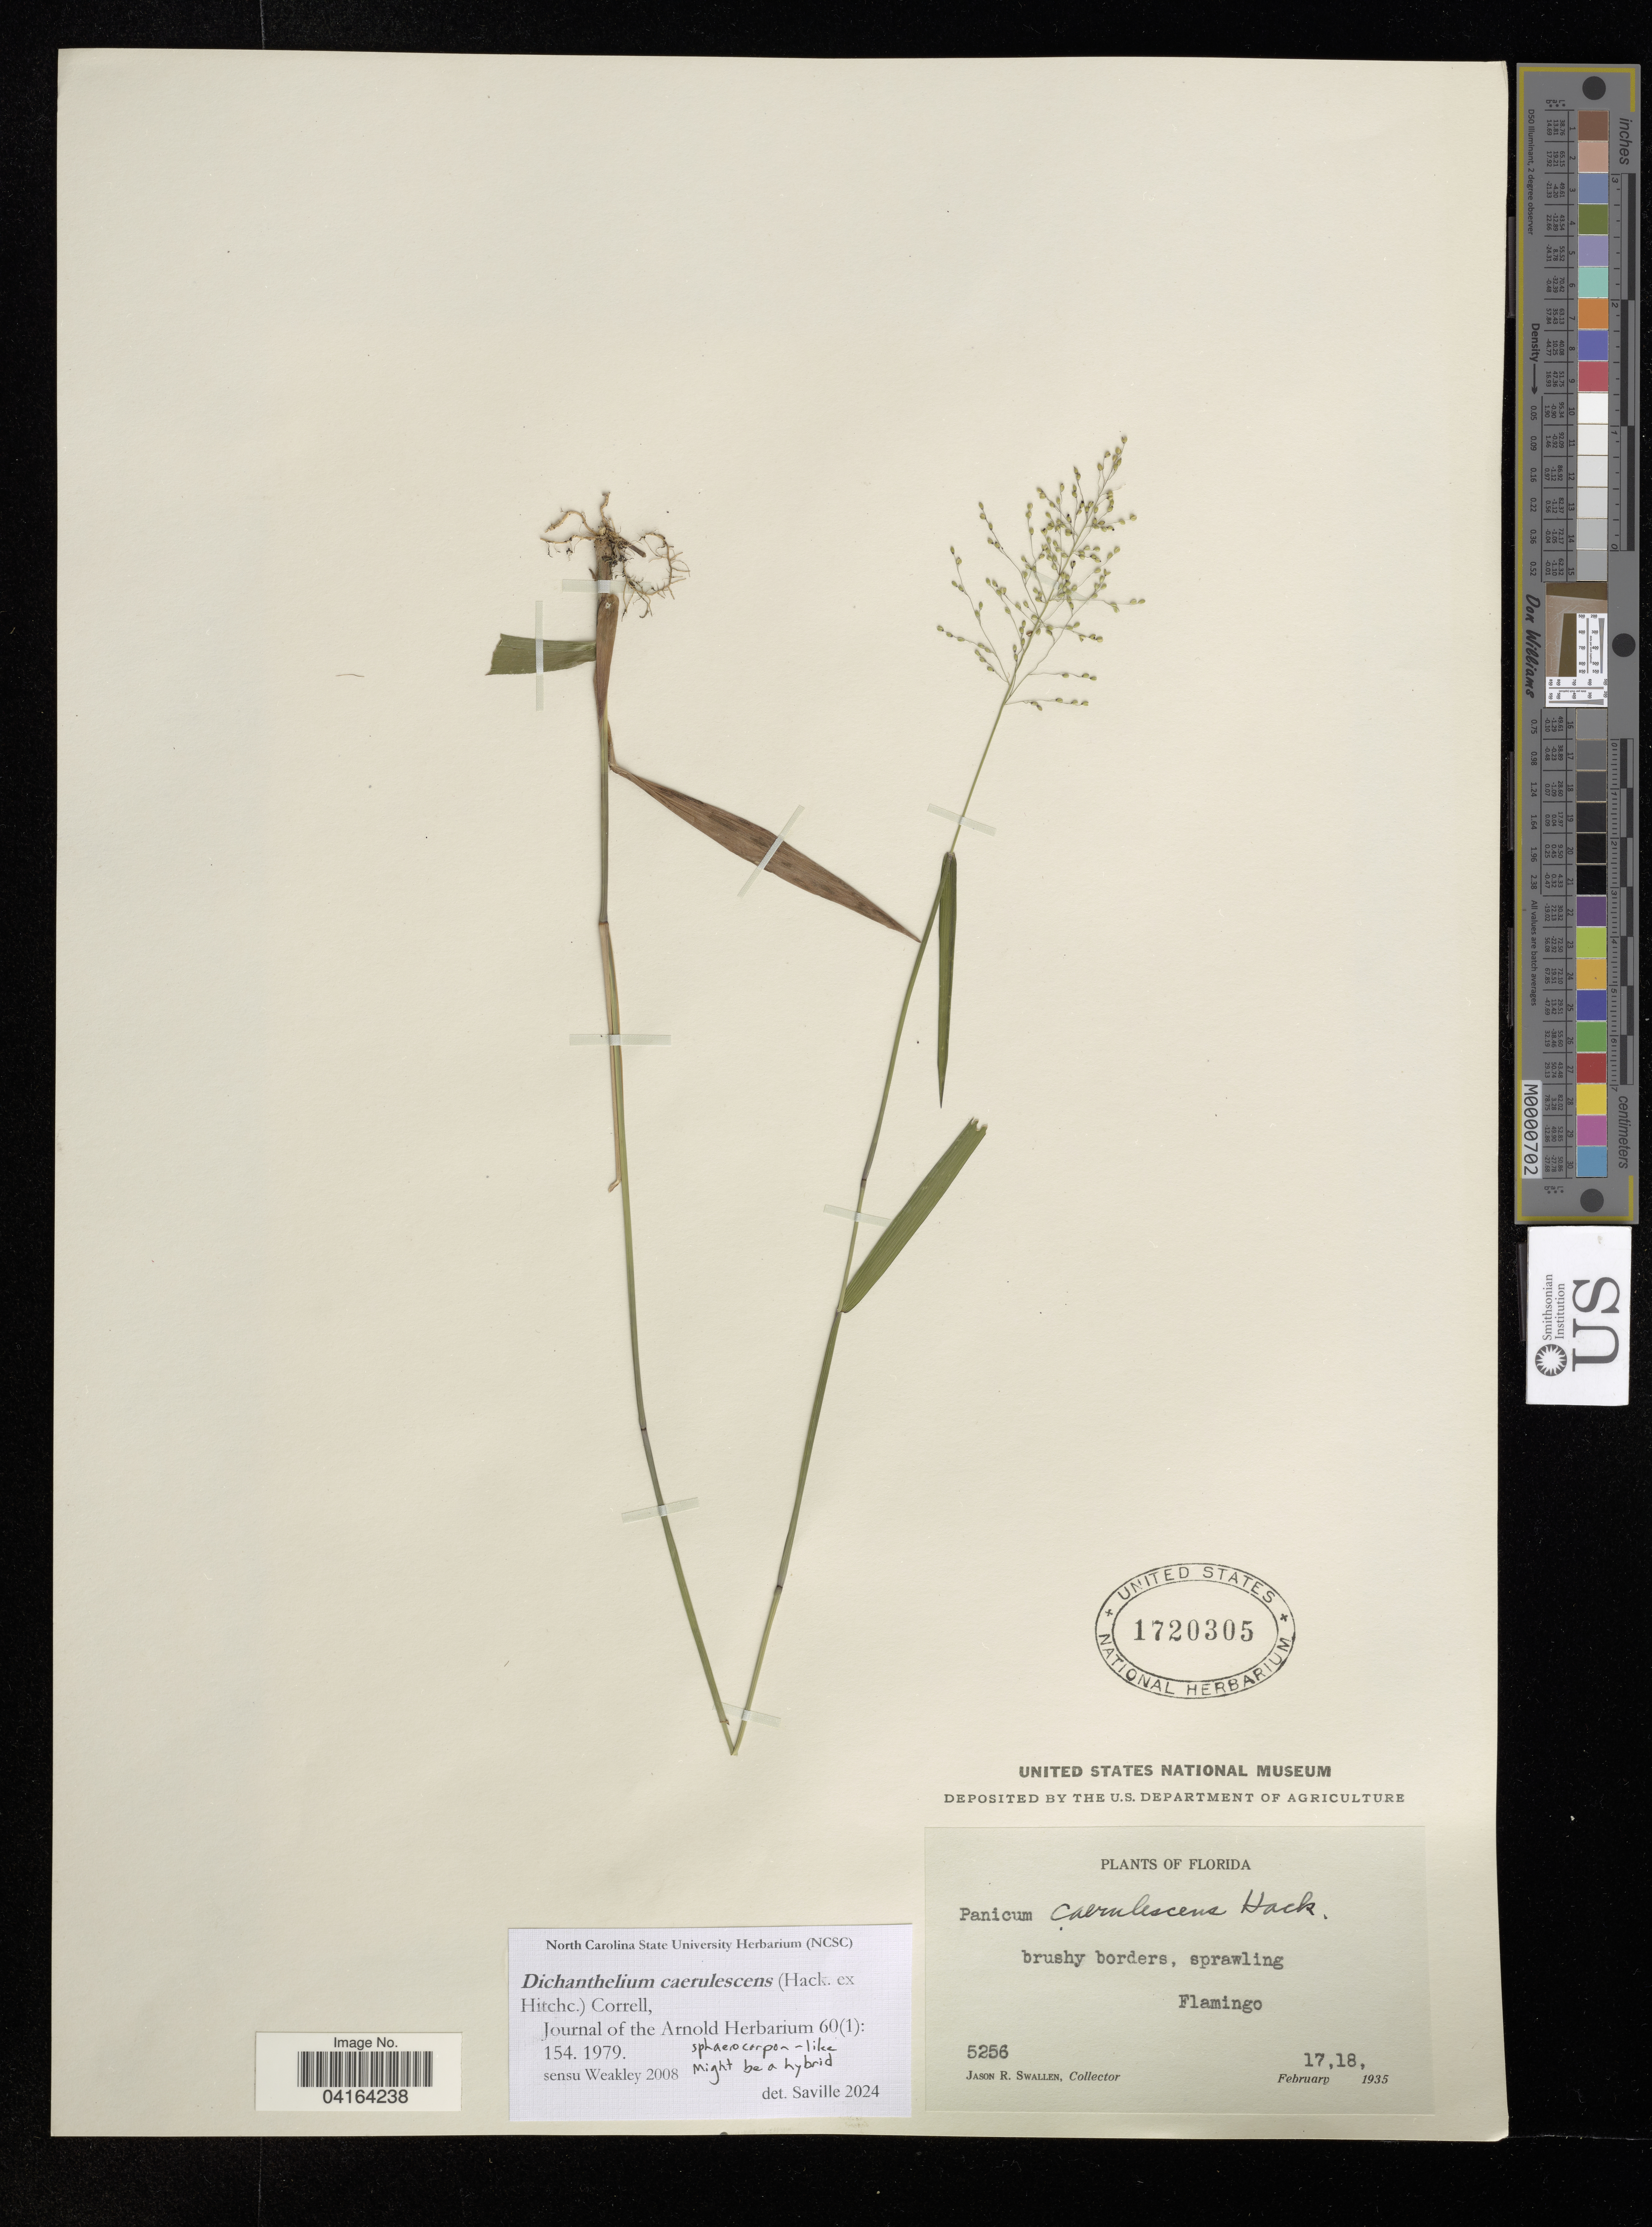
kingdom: Plantae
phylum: Tracheophyta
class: Liliopsida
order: Poales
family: Poaceae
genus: Dichanthelium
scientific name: Dichanthelium caerulescens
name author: (Hack. ex Hitchc.) Correll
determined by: Saville, A. C., (NCSC), North Carolina State University (UNITED STATES)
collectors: J. R. Swallen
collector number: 5256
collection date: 1935-02-17/1935-02-18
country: United States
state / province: Florida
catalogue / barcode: US 1720305